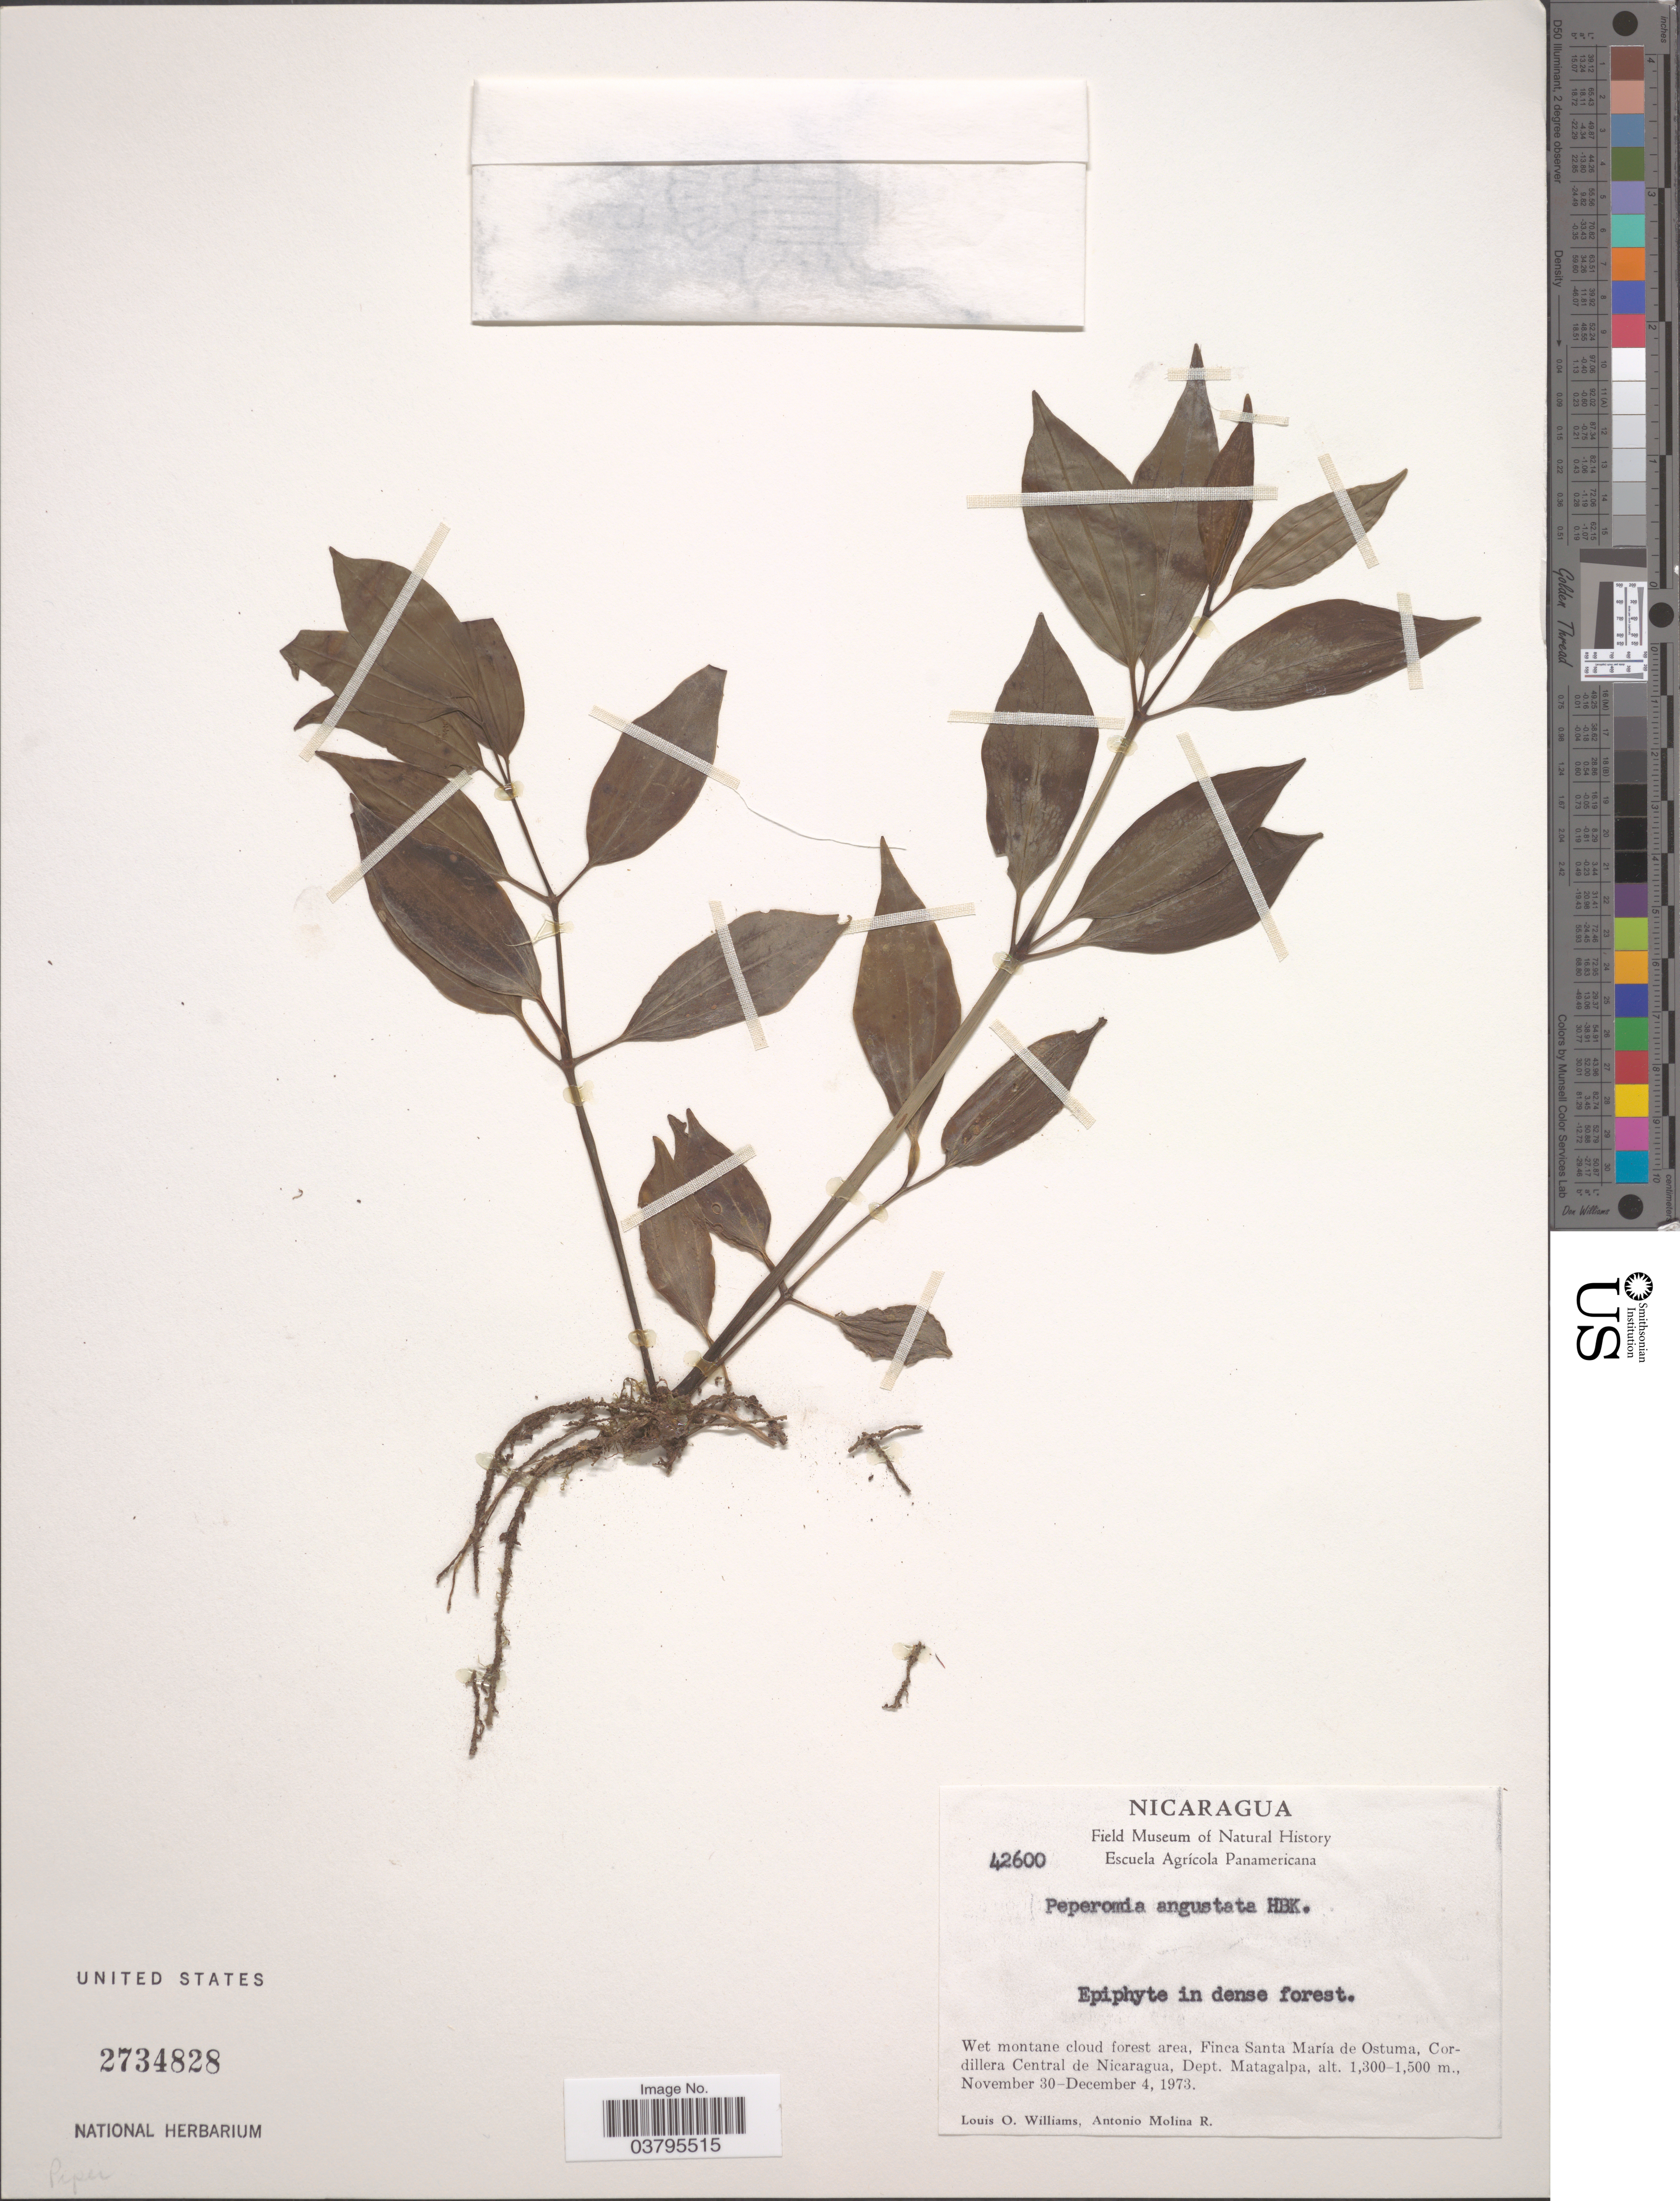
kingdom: Plantae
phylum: Tracheophyta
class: Magnoliopsida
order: Piperales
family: Piperaceae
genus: Peperomia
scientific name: Peperomia rhexiifolia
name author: C. DC.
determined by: Jiménez, José Estaban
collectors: L. O. Williams & A. Molina R.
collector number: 42600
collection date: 1973-11-30/1973-12-04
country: Nicaragua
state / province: Matagalpa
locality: Wet montane cloud forest area, Finca Santa María de Ostuma, Cordillera Central de Nicaragua, Dept. Matagalpa.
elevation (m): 1300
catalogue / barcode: US 2734828